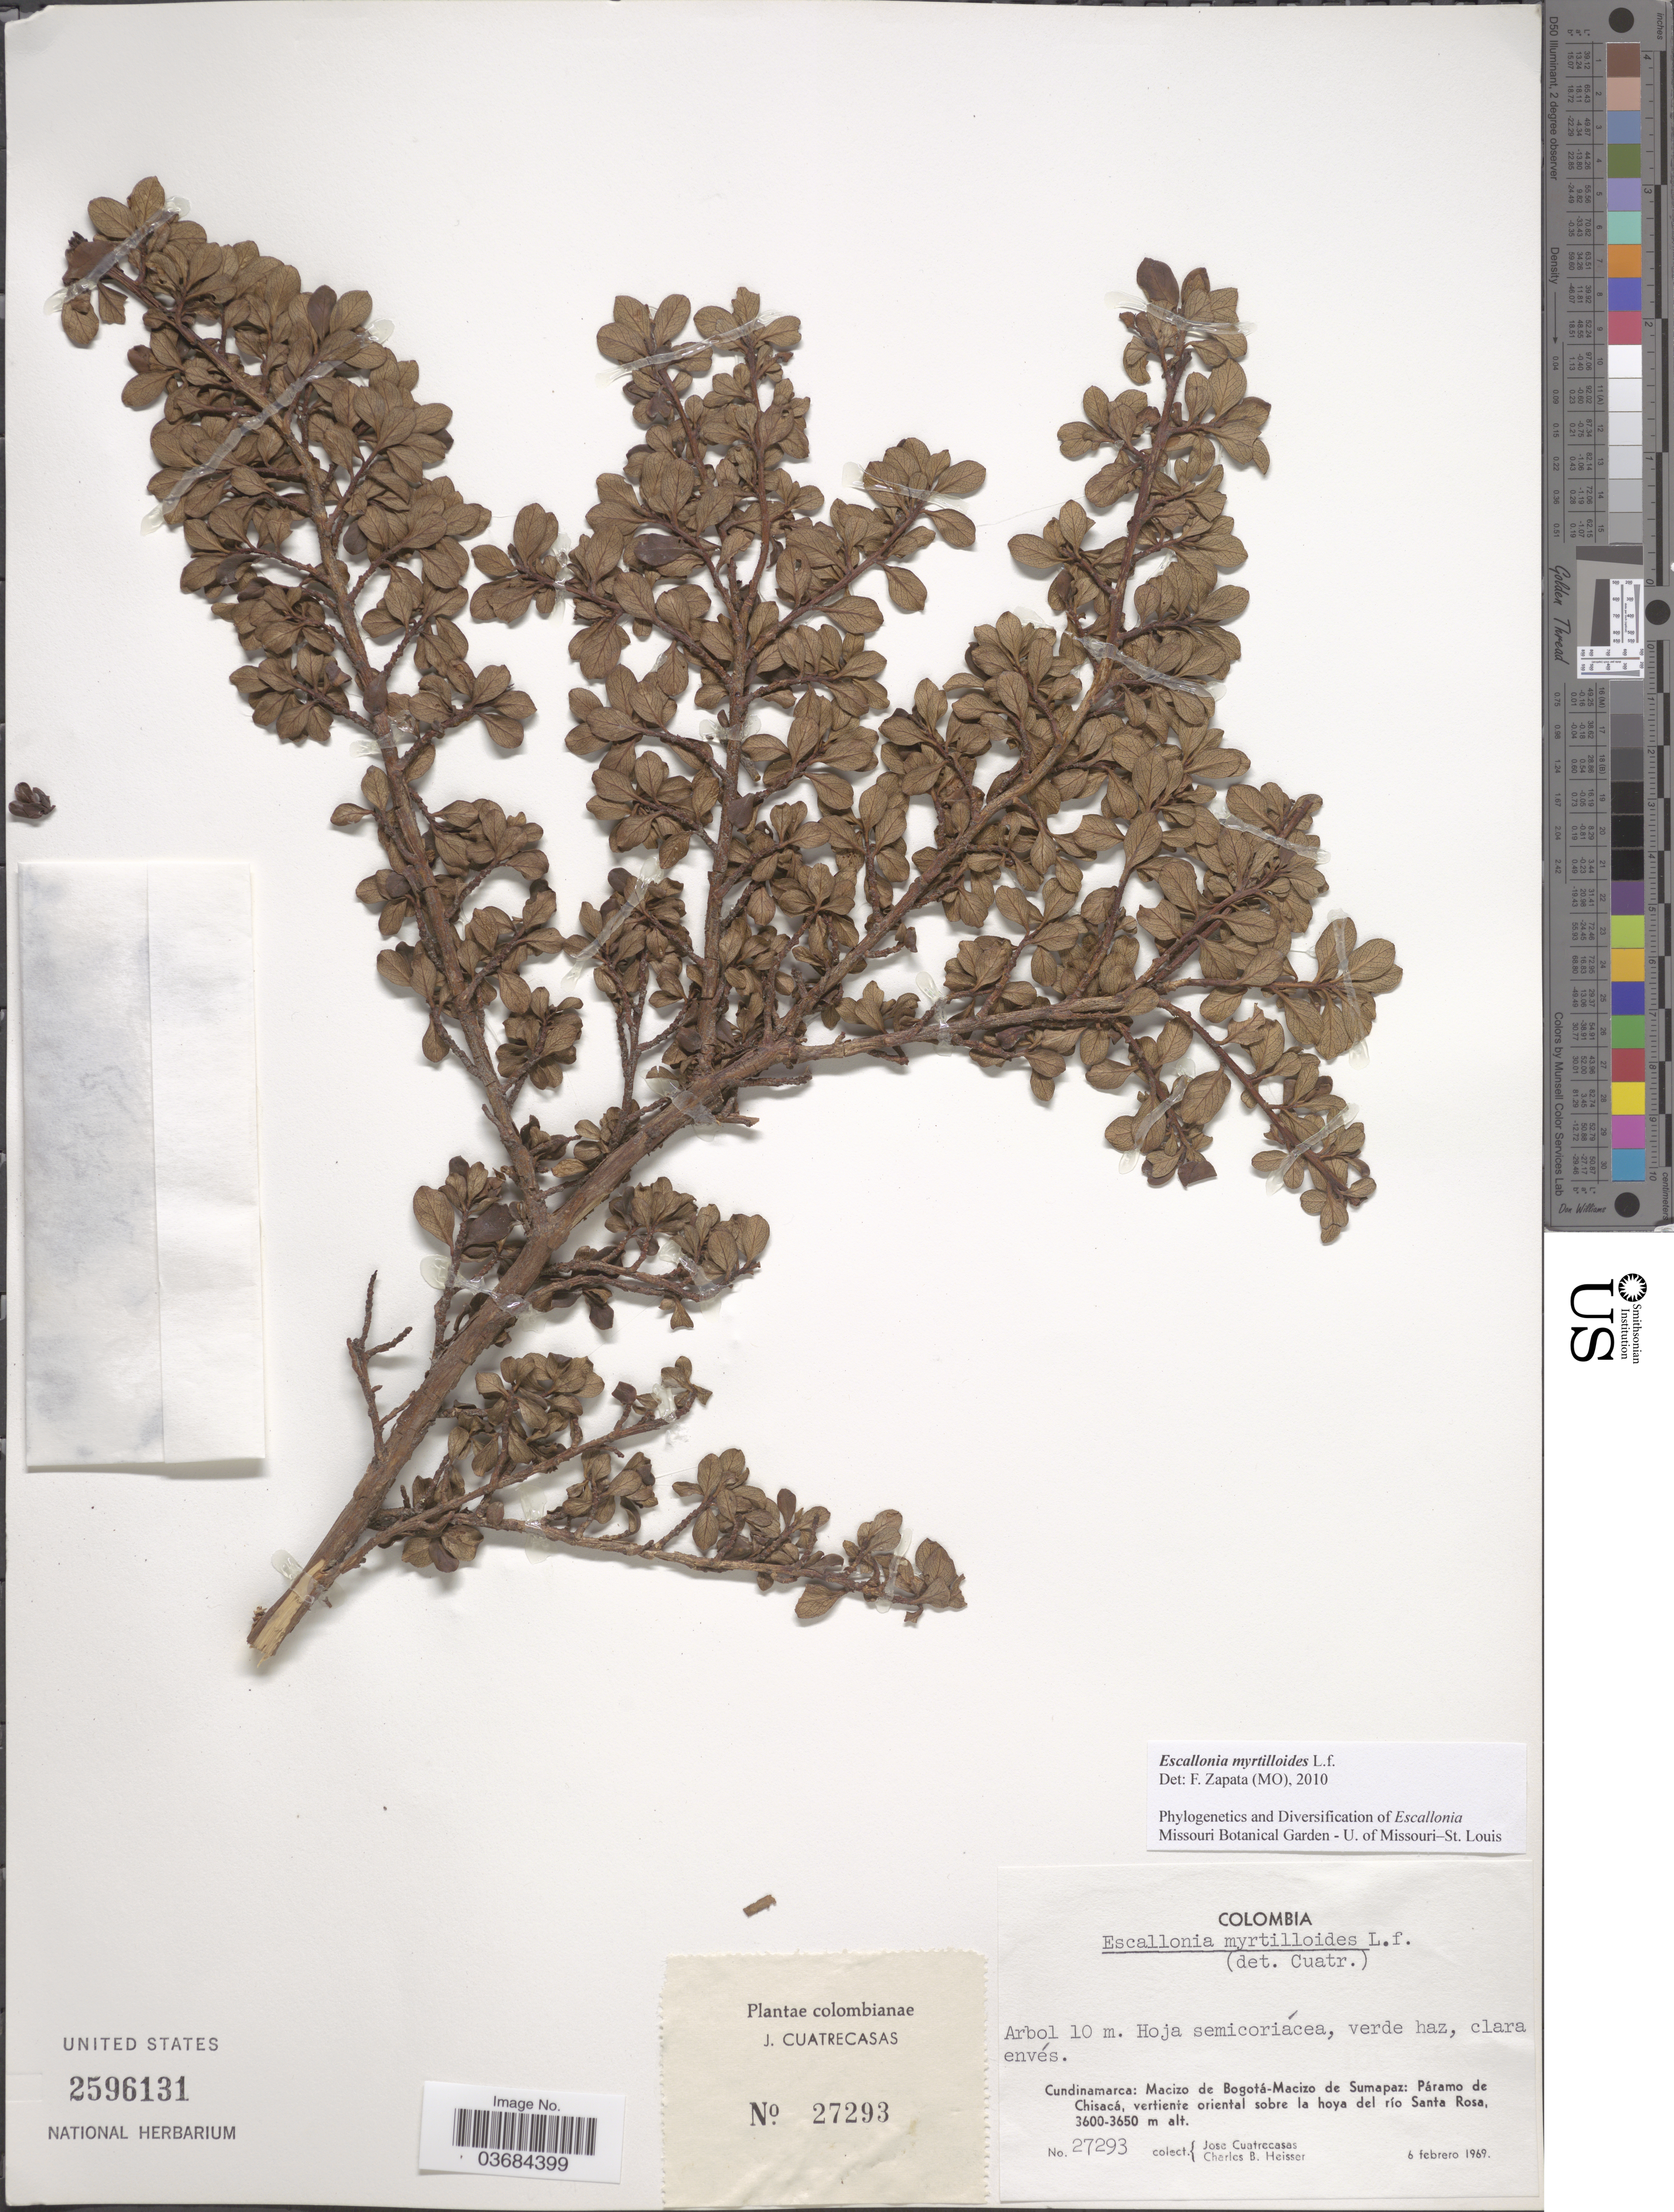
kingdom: Plantae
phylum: Tracheophyta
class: Magnoliopsida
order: Escalloniales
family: Escalloniaceae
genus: Escallonia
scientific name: Escallonia myrtilloides var. myrtilloides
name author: L. f.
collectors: J. Cuatrecasas & C. B. Heisser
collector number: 27293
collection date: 1969-02-06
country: Colombia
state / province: Cundinamarca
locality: Macizo de Bogotá-Macizo de Sumapaz: Páramo de Chisacá, vertiente oriental sobre la hoya del río Santa Rosa.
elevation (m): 3600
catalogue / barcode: US 2596131